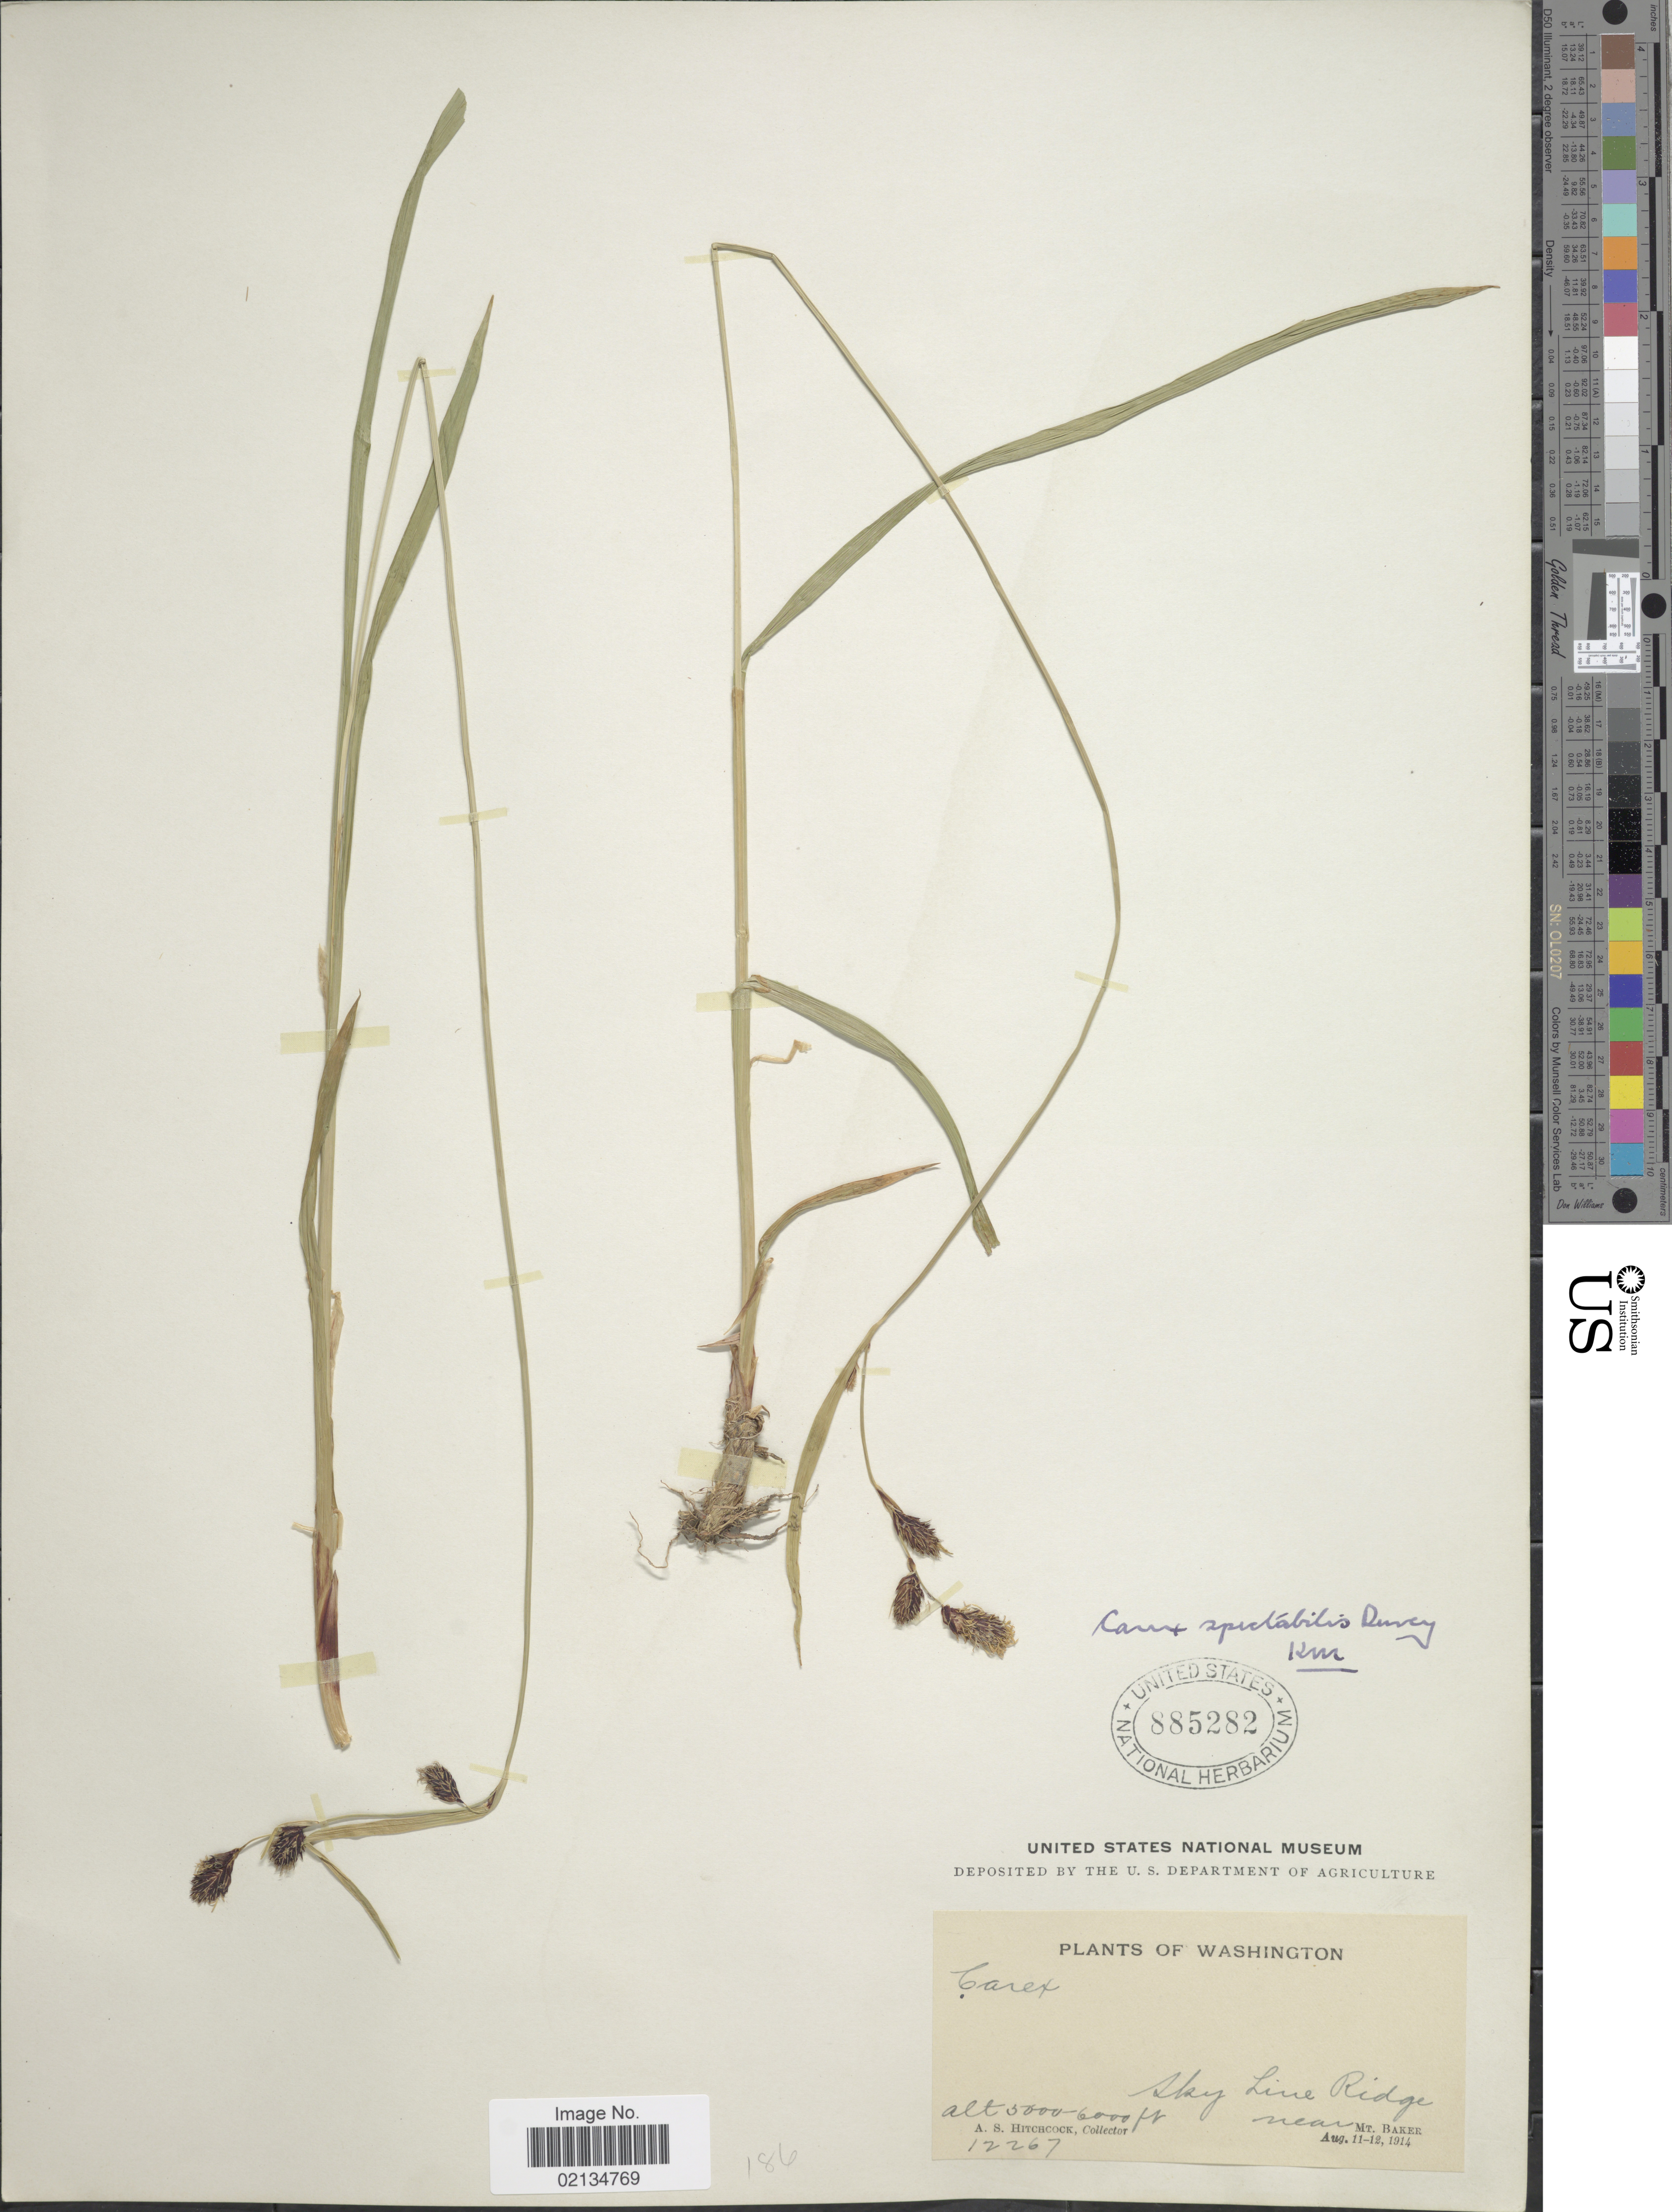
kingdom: Plantae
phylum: Tracheophyta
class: Liliopsida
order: Poales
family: Cyperaceae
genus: Carex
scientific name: Carex spectabilis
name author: Dewey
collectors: A. S. Hitchcock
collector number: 12267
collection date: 1914-08-11/1914-08-12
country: United States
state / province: Washington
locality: Sky Line Ridge, near Mt. Baker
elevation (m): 1524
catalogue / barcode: US 885282